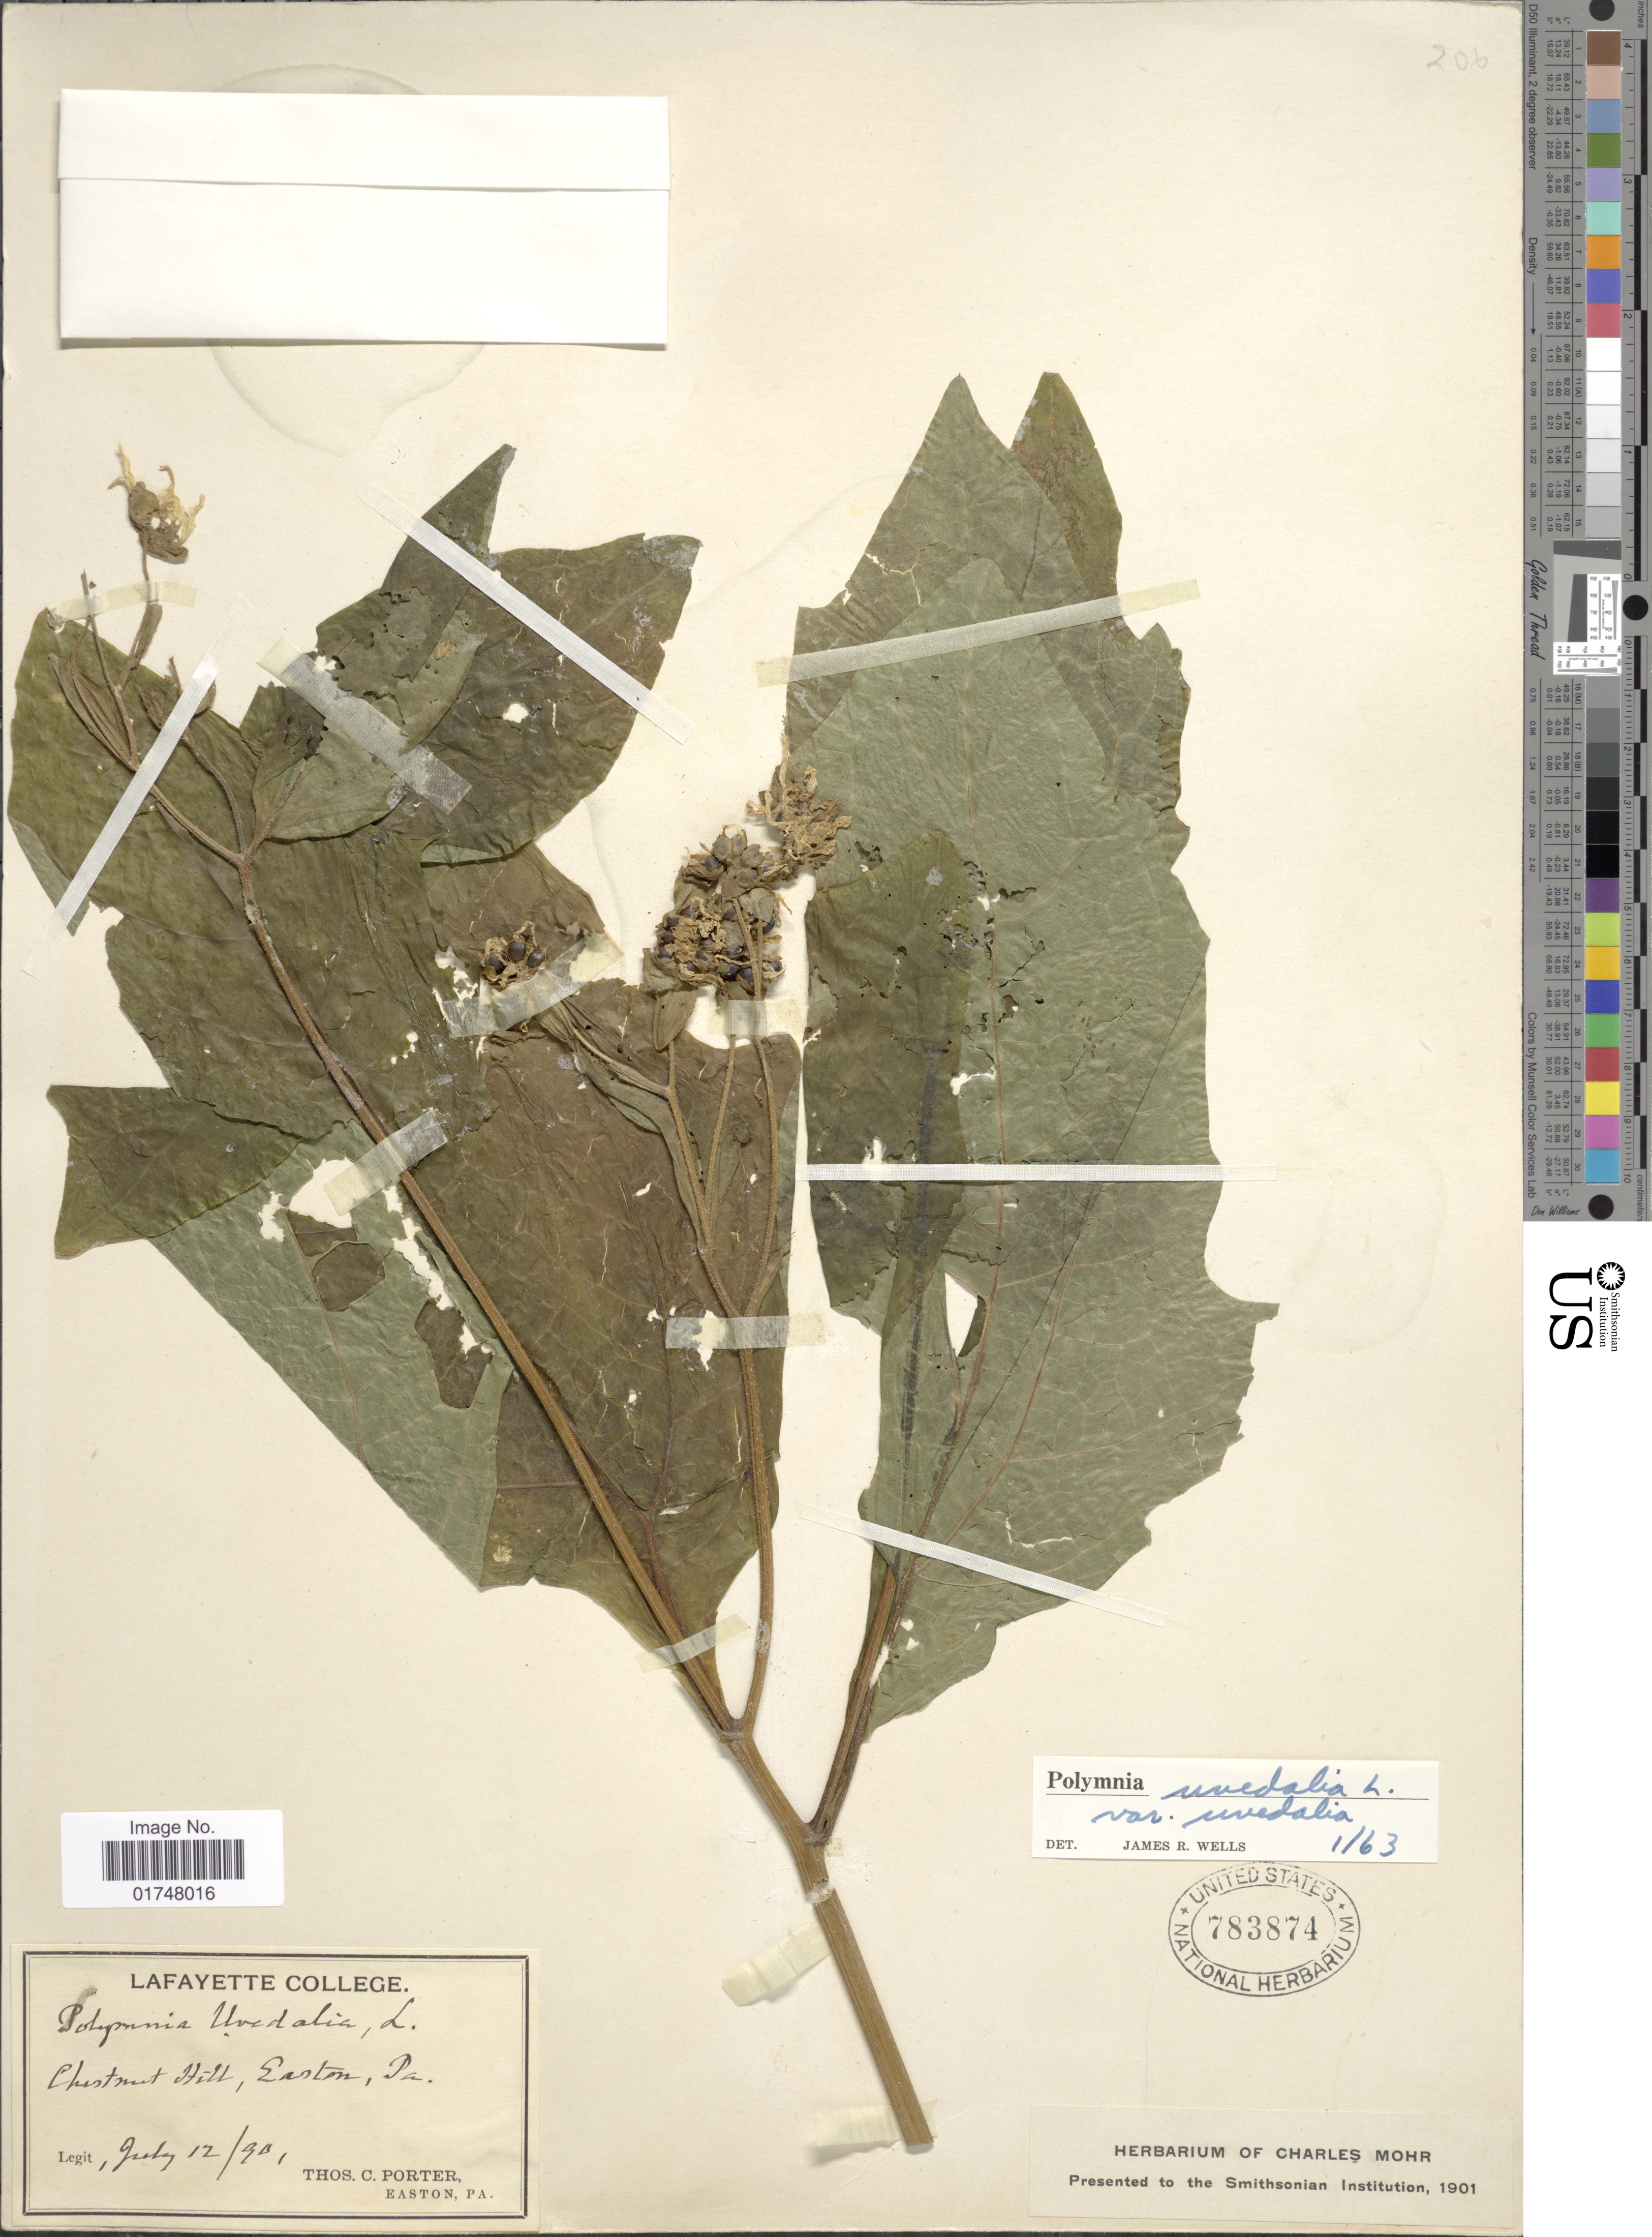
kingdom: Plantae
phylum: Tracheophyta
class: Magnoliopsida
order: Asterales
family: Asteraceae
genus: Smallanthus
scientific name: Smallanthus uvedalia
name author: (L.) Mack. ex Mack.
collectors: T. Porter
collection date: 1901-07-12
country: United States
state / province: Pennsylvania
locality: Chastnut Hill, Easton, Pa.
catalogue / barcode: US 783874